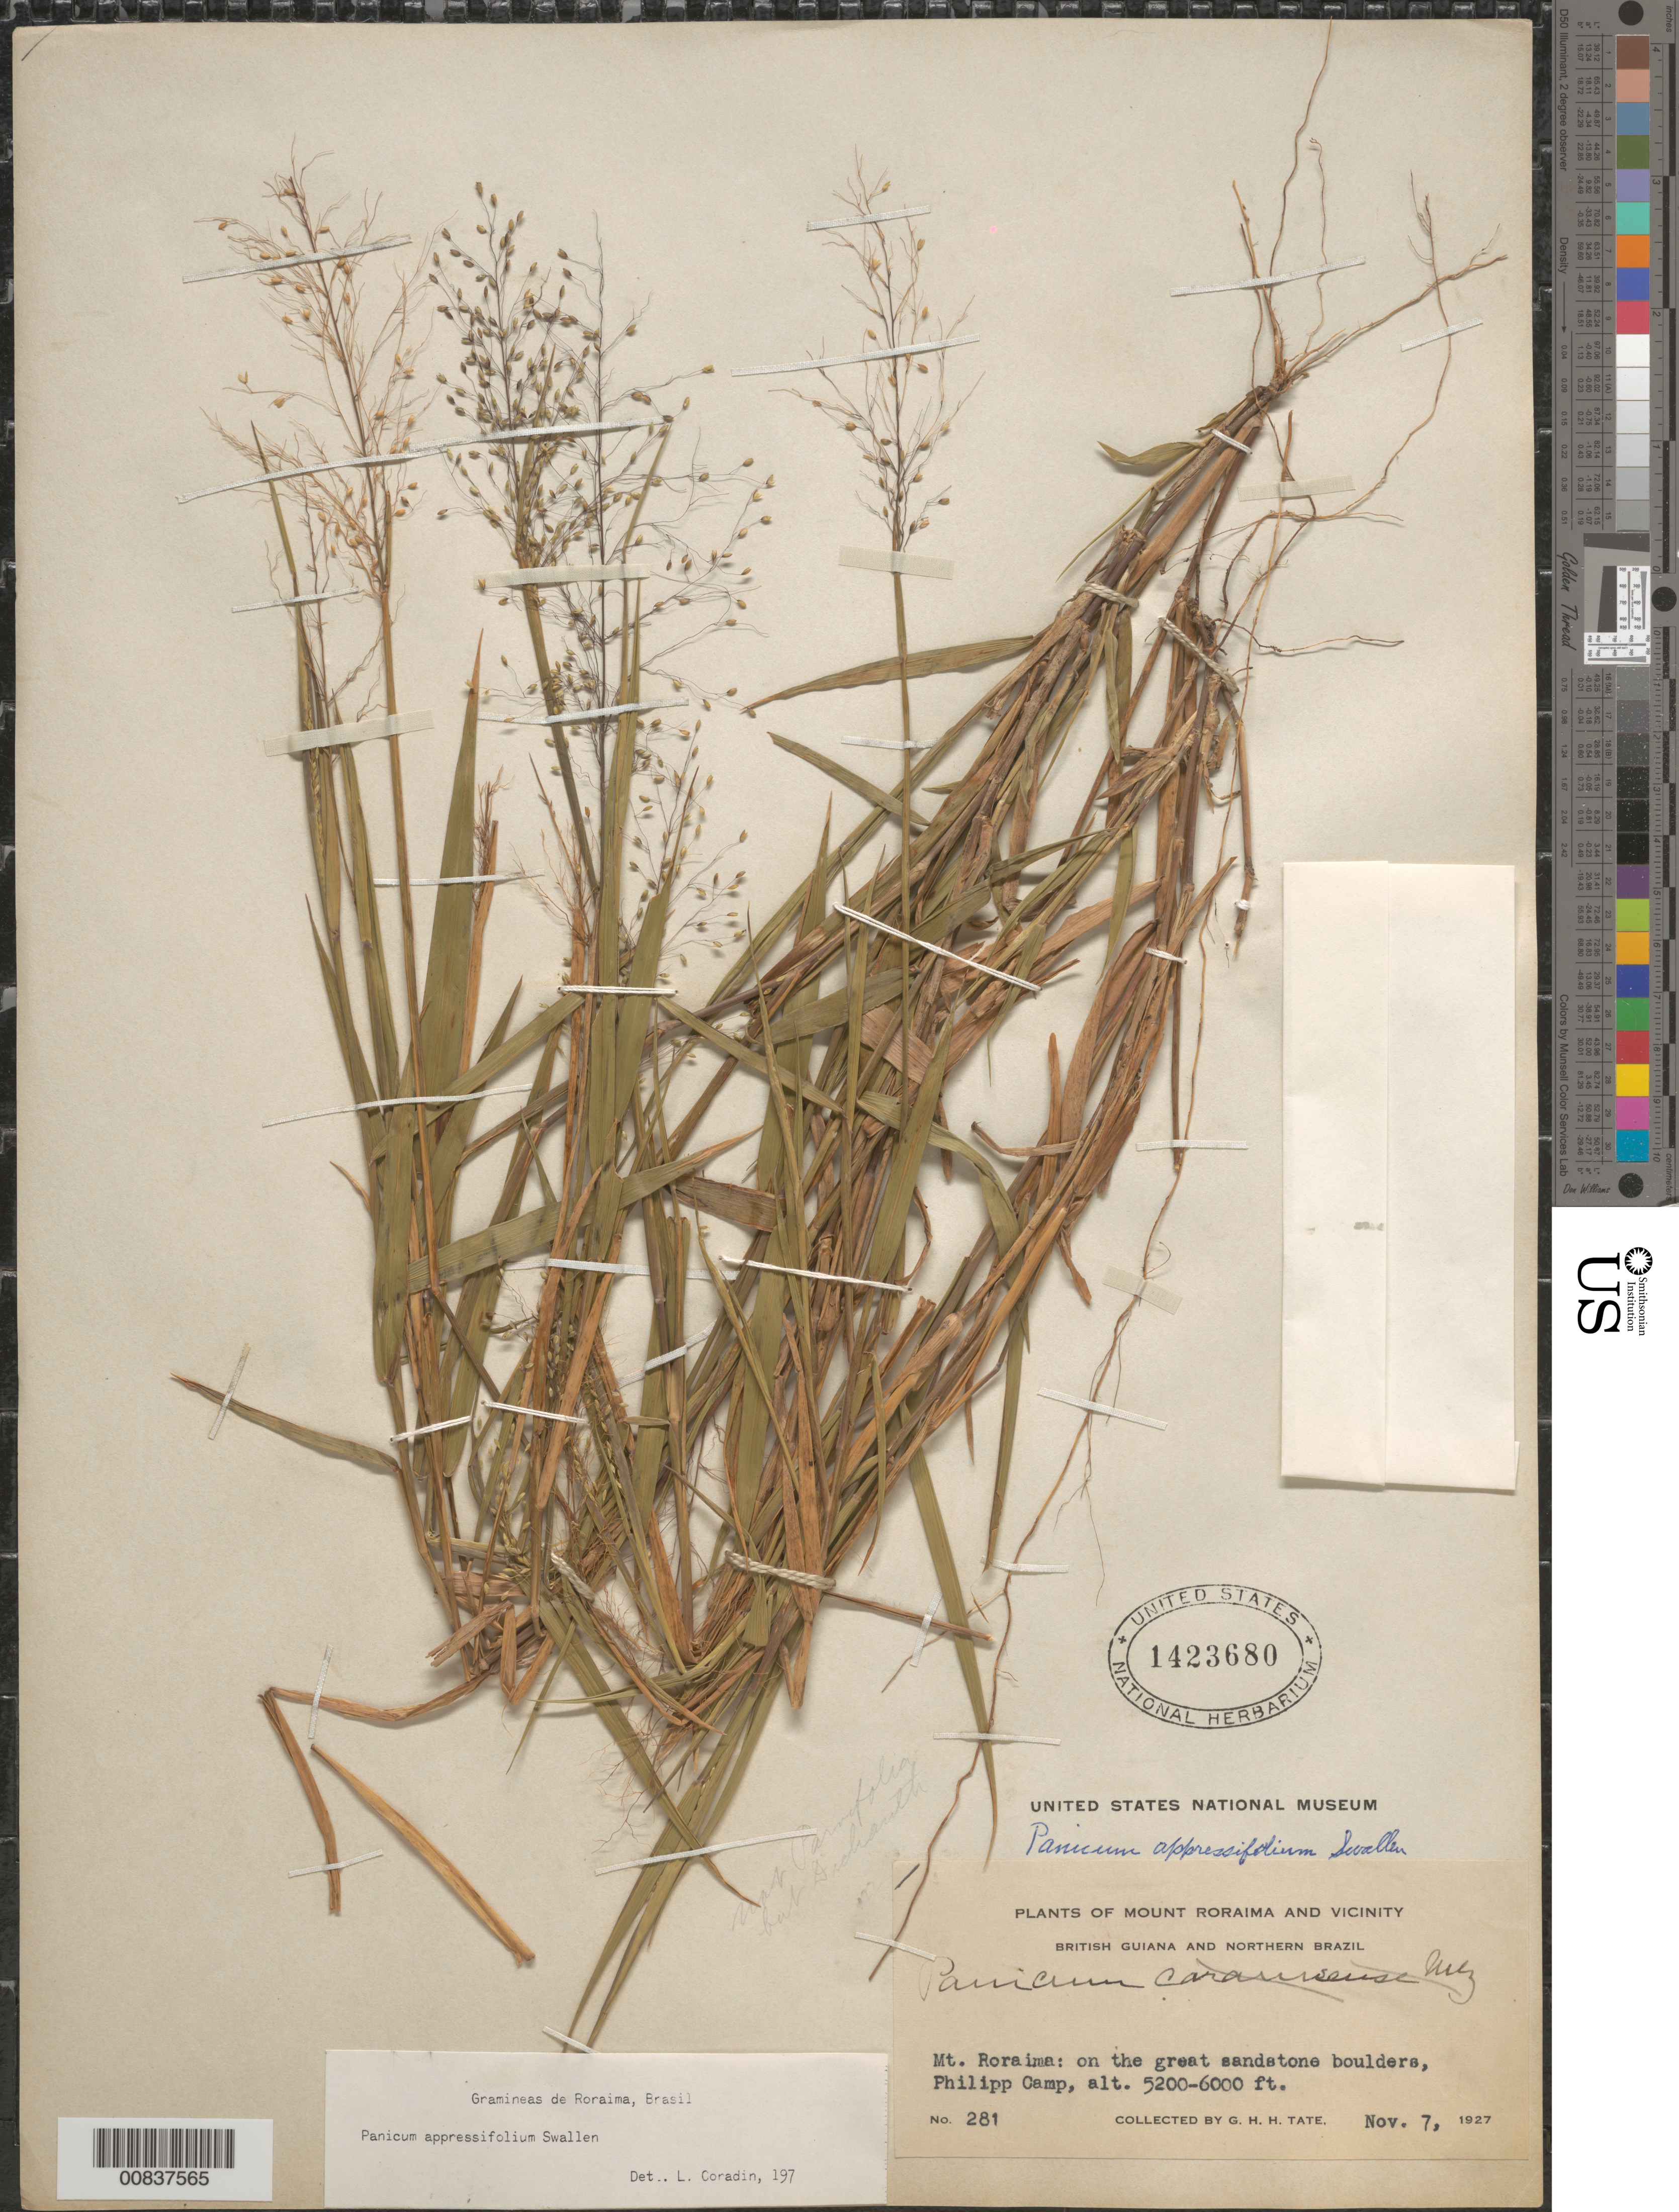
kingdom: Plantae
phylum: Tracheophyta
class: Liliopsida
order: Poales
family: Poaceae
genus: Panicum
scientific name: Panicum appressifolium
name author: Swallen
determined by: Coradin, L.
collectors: G. H. H.Tate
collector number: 281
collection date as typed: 7-Nov-28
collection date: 1928-11-07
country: Guyana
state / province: Cuyuni-Mazaruni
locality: Mt. Roraima, Philipp Camp (Mt Roraima and northern Brazil)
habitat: On great sandstone boulders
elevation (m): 1585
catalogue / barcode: US 1423680